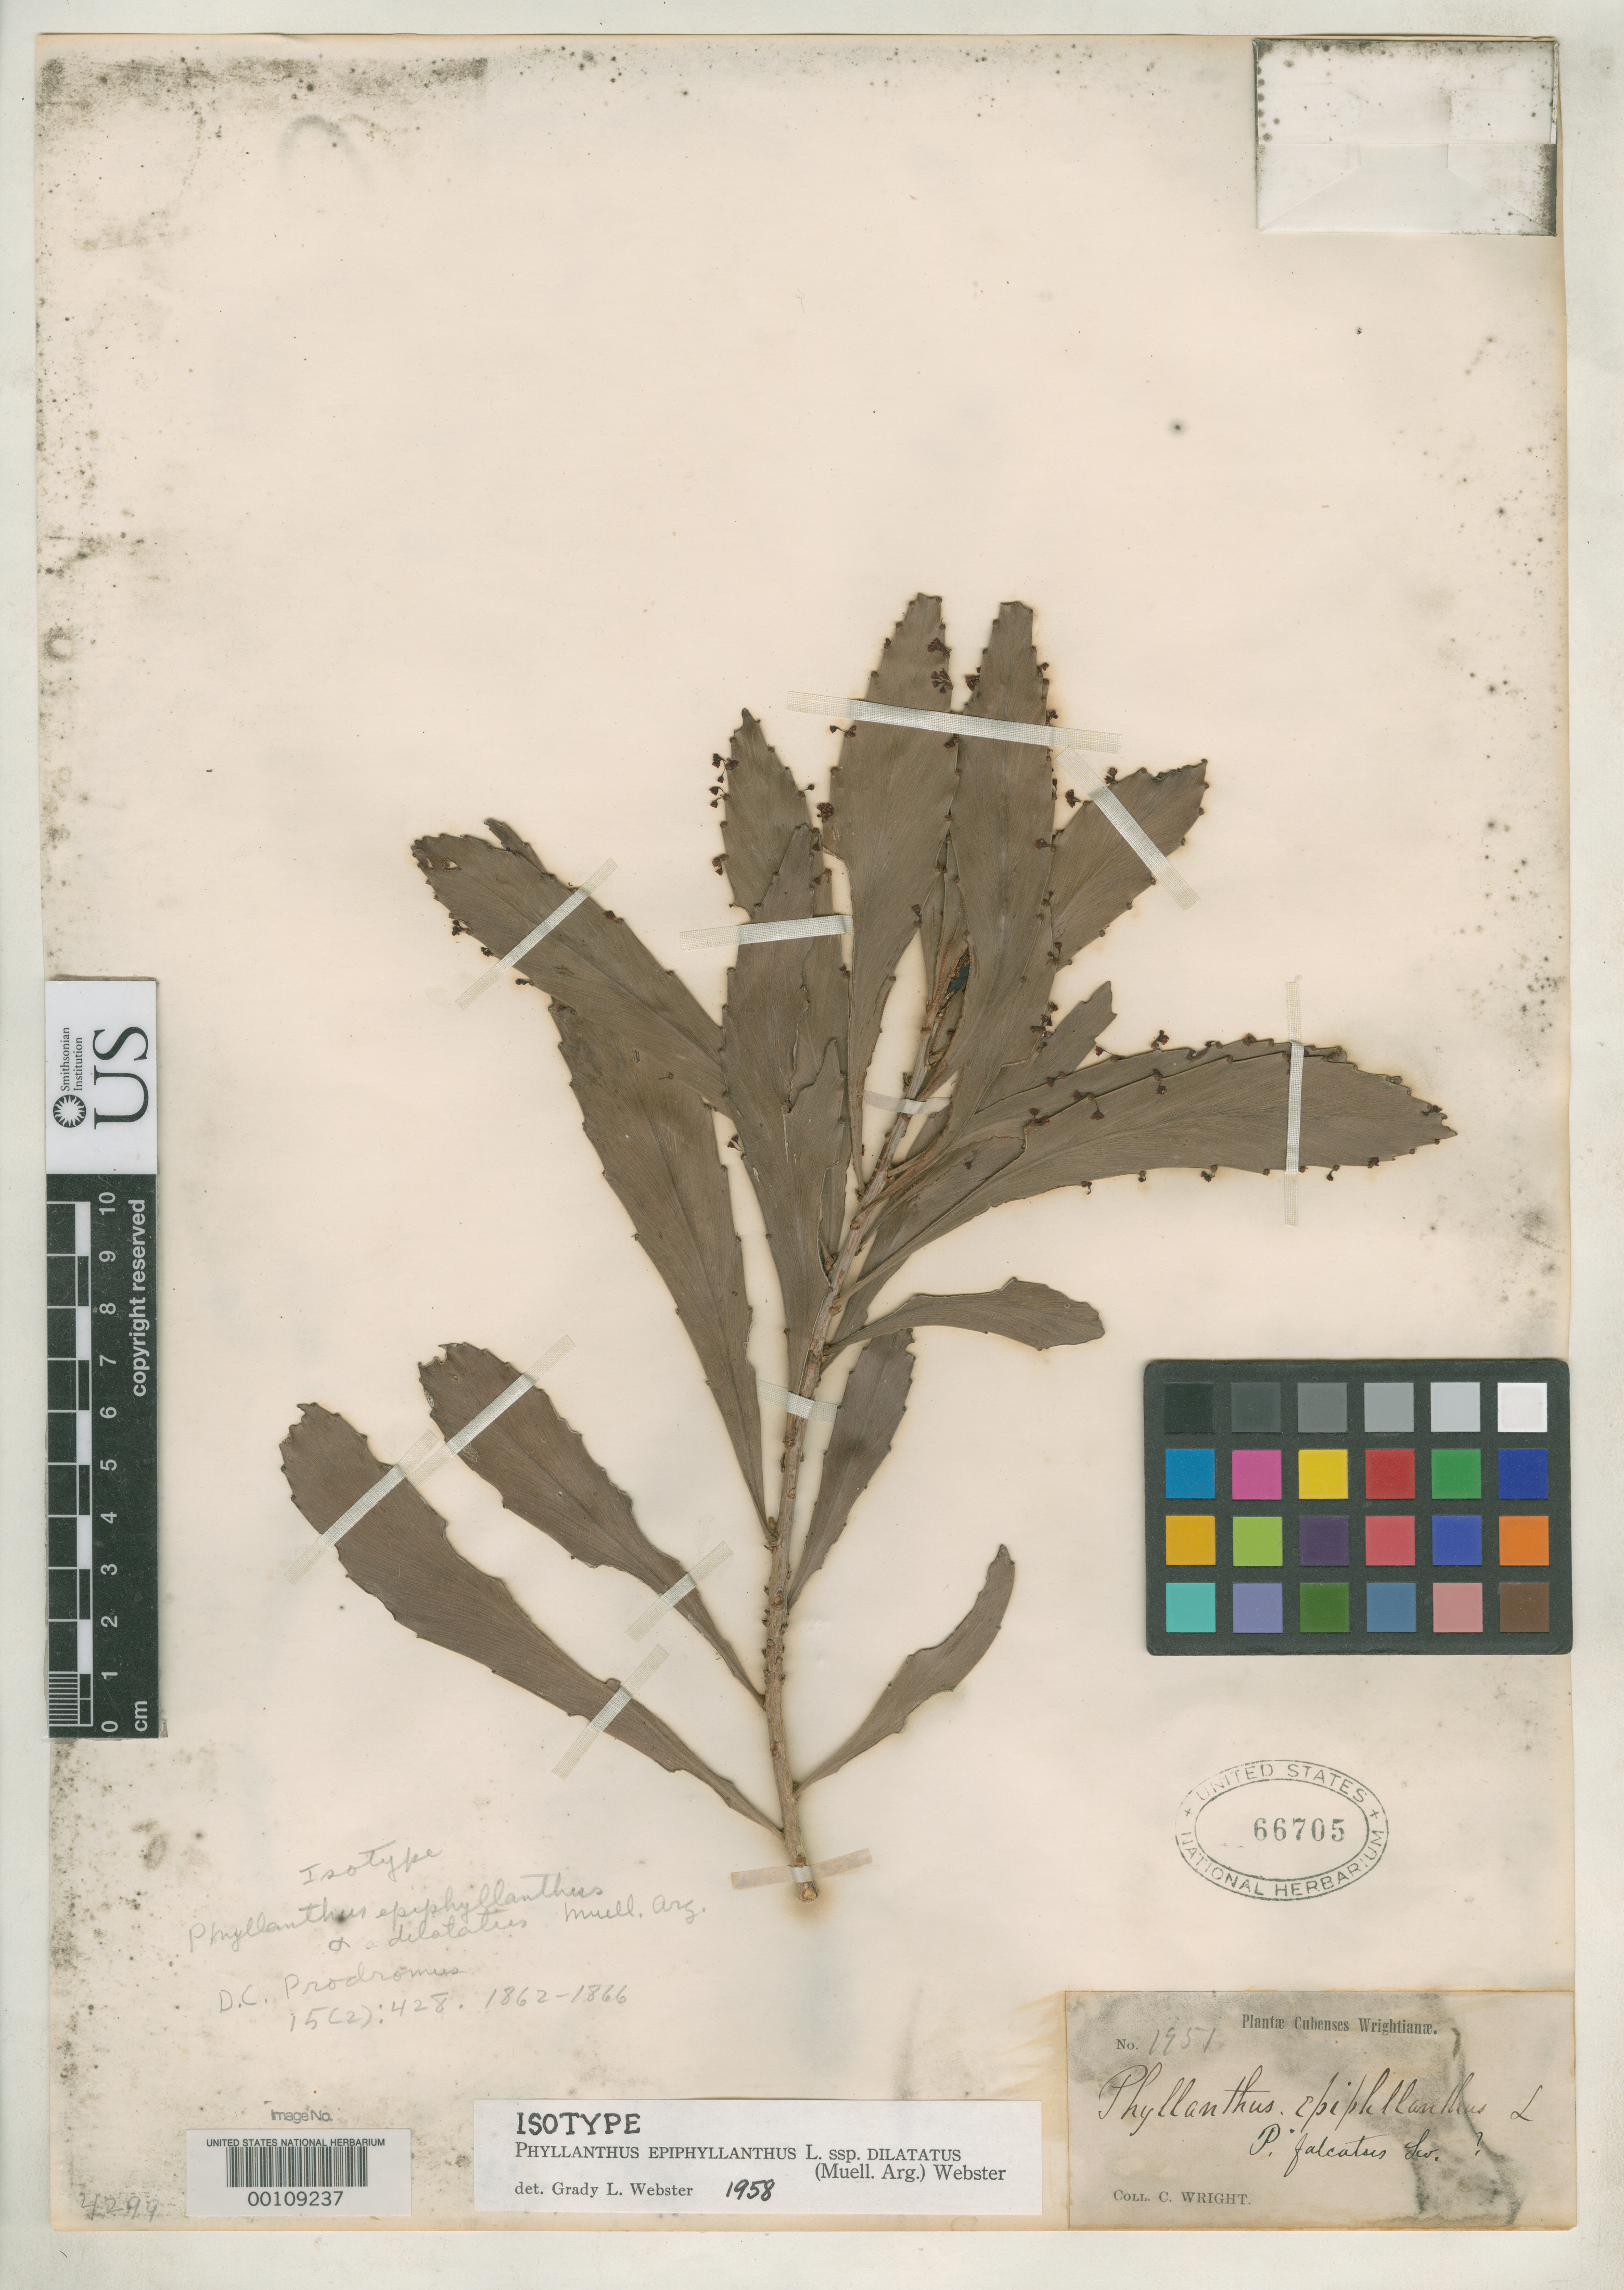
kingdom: Plantae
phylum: Tracheophyta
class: Magnoliopsida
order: Malpighiales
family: Phyllanthaceae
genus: Phyllanthus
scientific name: Phyllanthus epiphyllanthus var. dilatatus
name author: Müll. Arg. in DC.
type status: Isotype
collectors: C. Wright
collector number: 1951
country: Cuba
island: Greater Antilles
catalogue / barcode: US 66705